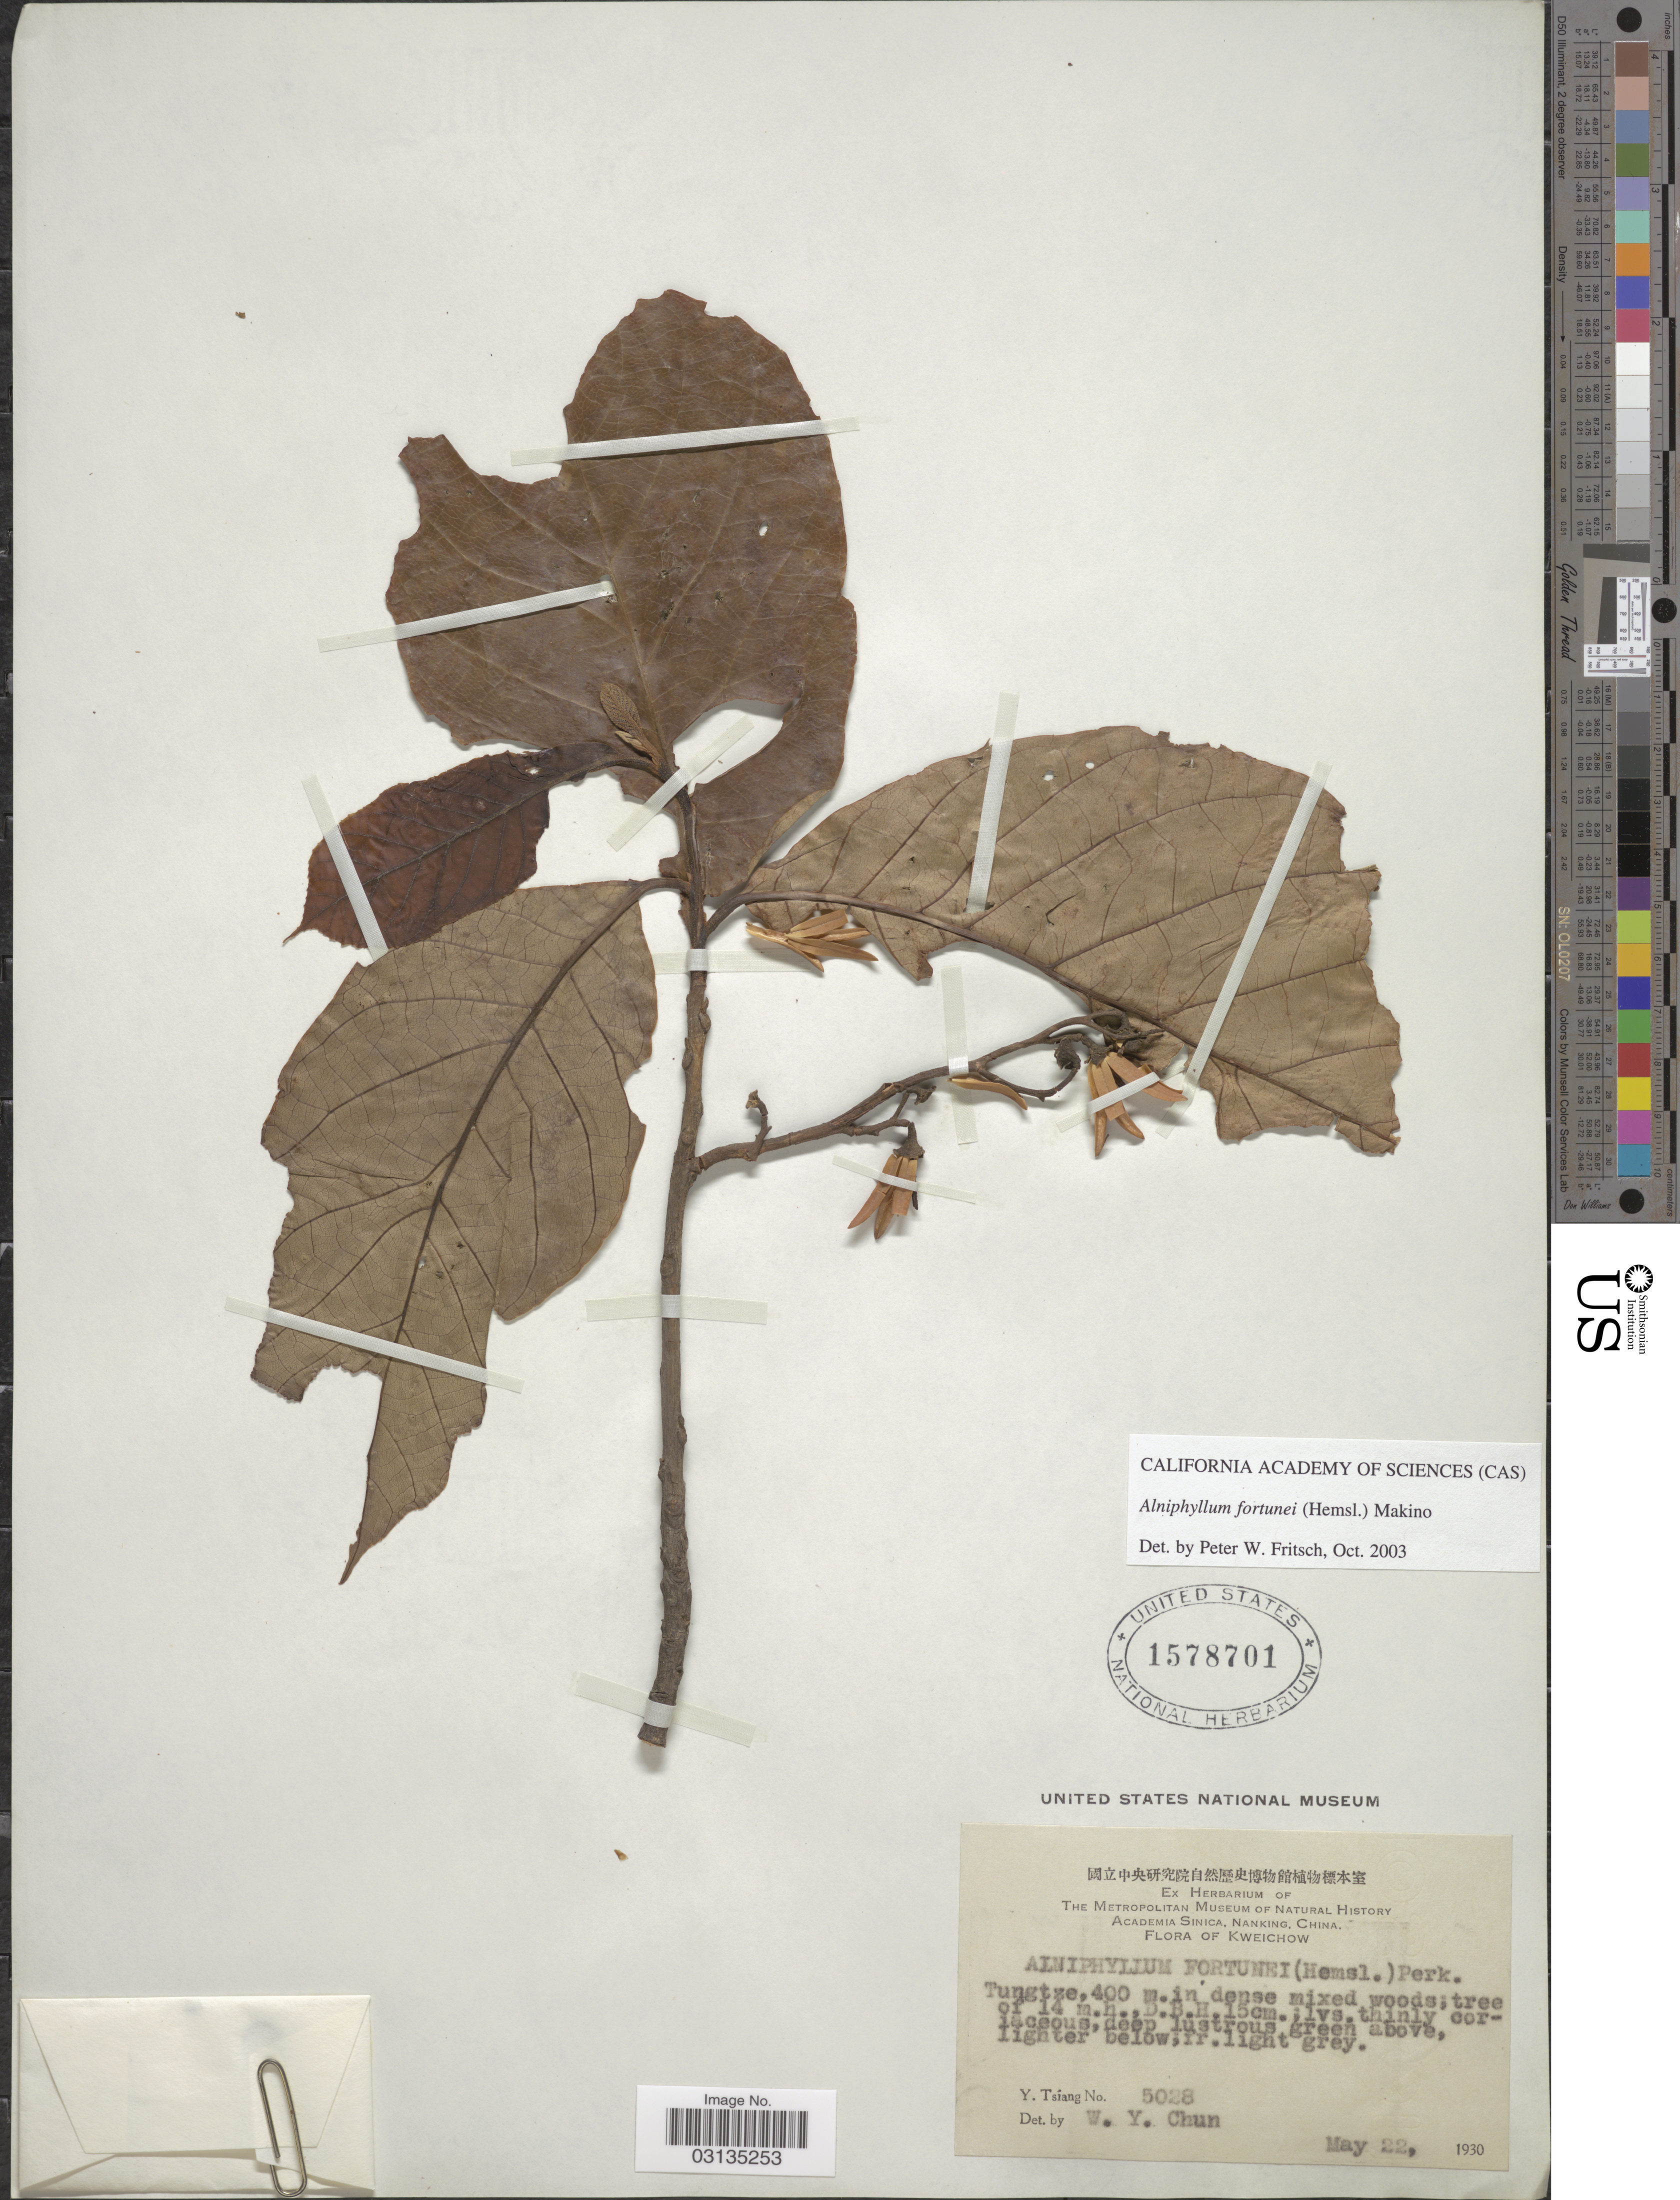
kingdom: Plantae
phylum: Tracheophyta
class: Magnoliopsida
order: Ericales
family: Styracaceae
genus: Alniphyllum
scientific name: Alniphyllum fortunei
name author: (Hemsl.) Makino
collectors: Y. Tsiang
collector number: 5028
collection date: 1930-05-22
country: China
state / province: Guizhou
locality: Kweichow, Tungtze.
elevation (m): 400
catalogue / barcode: US 1578701